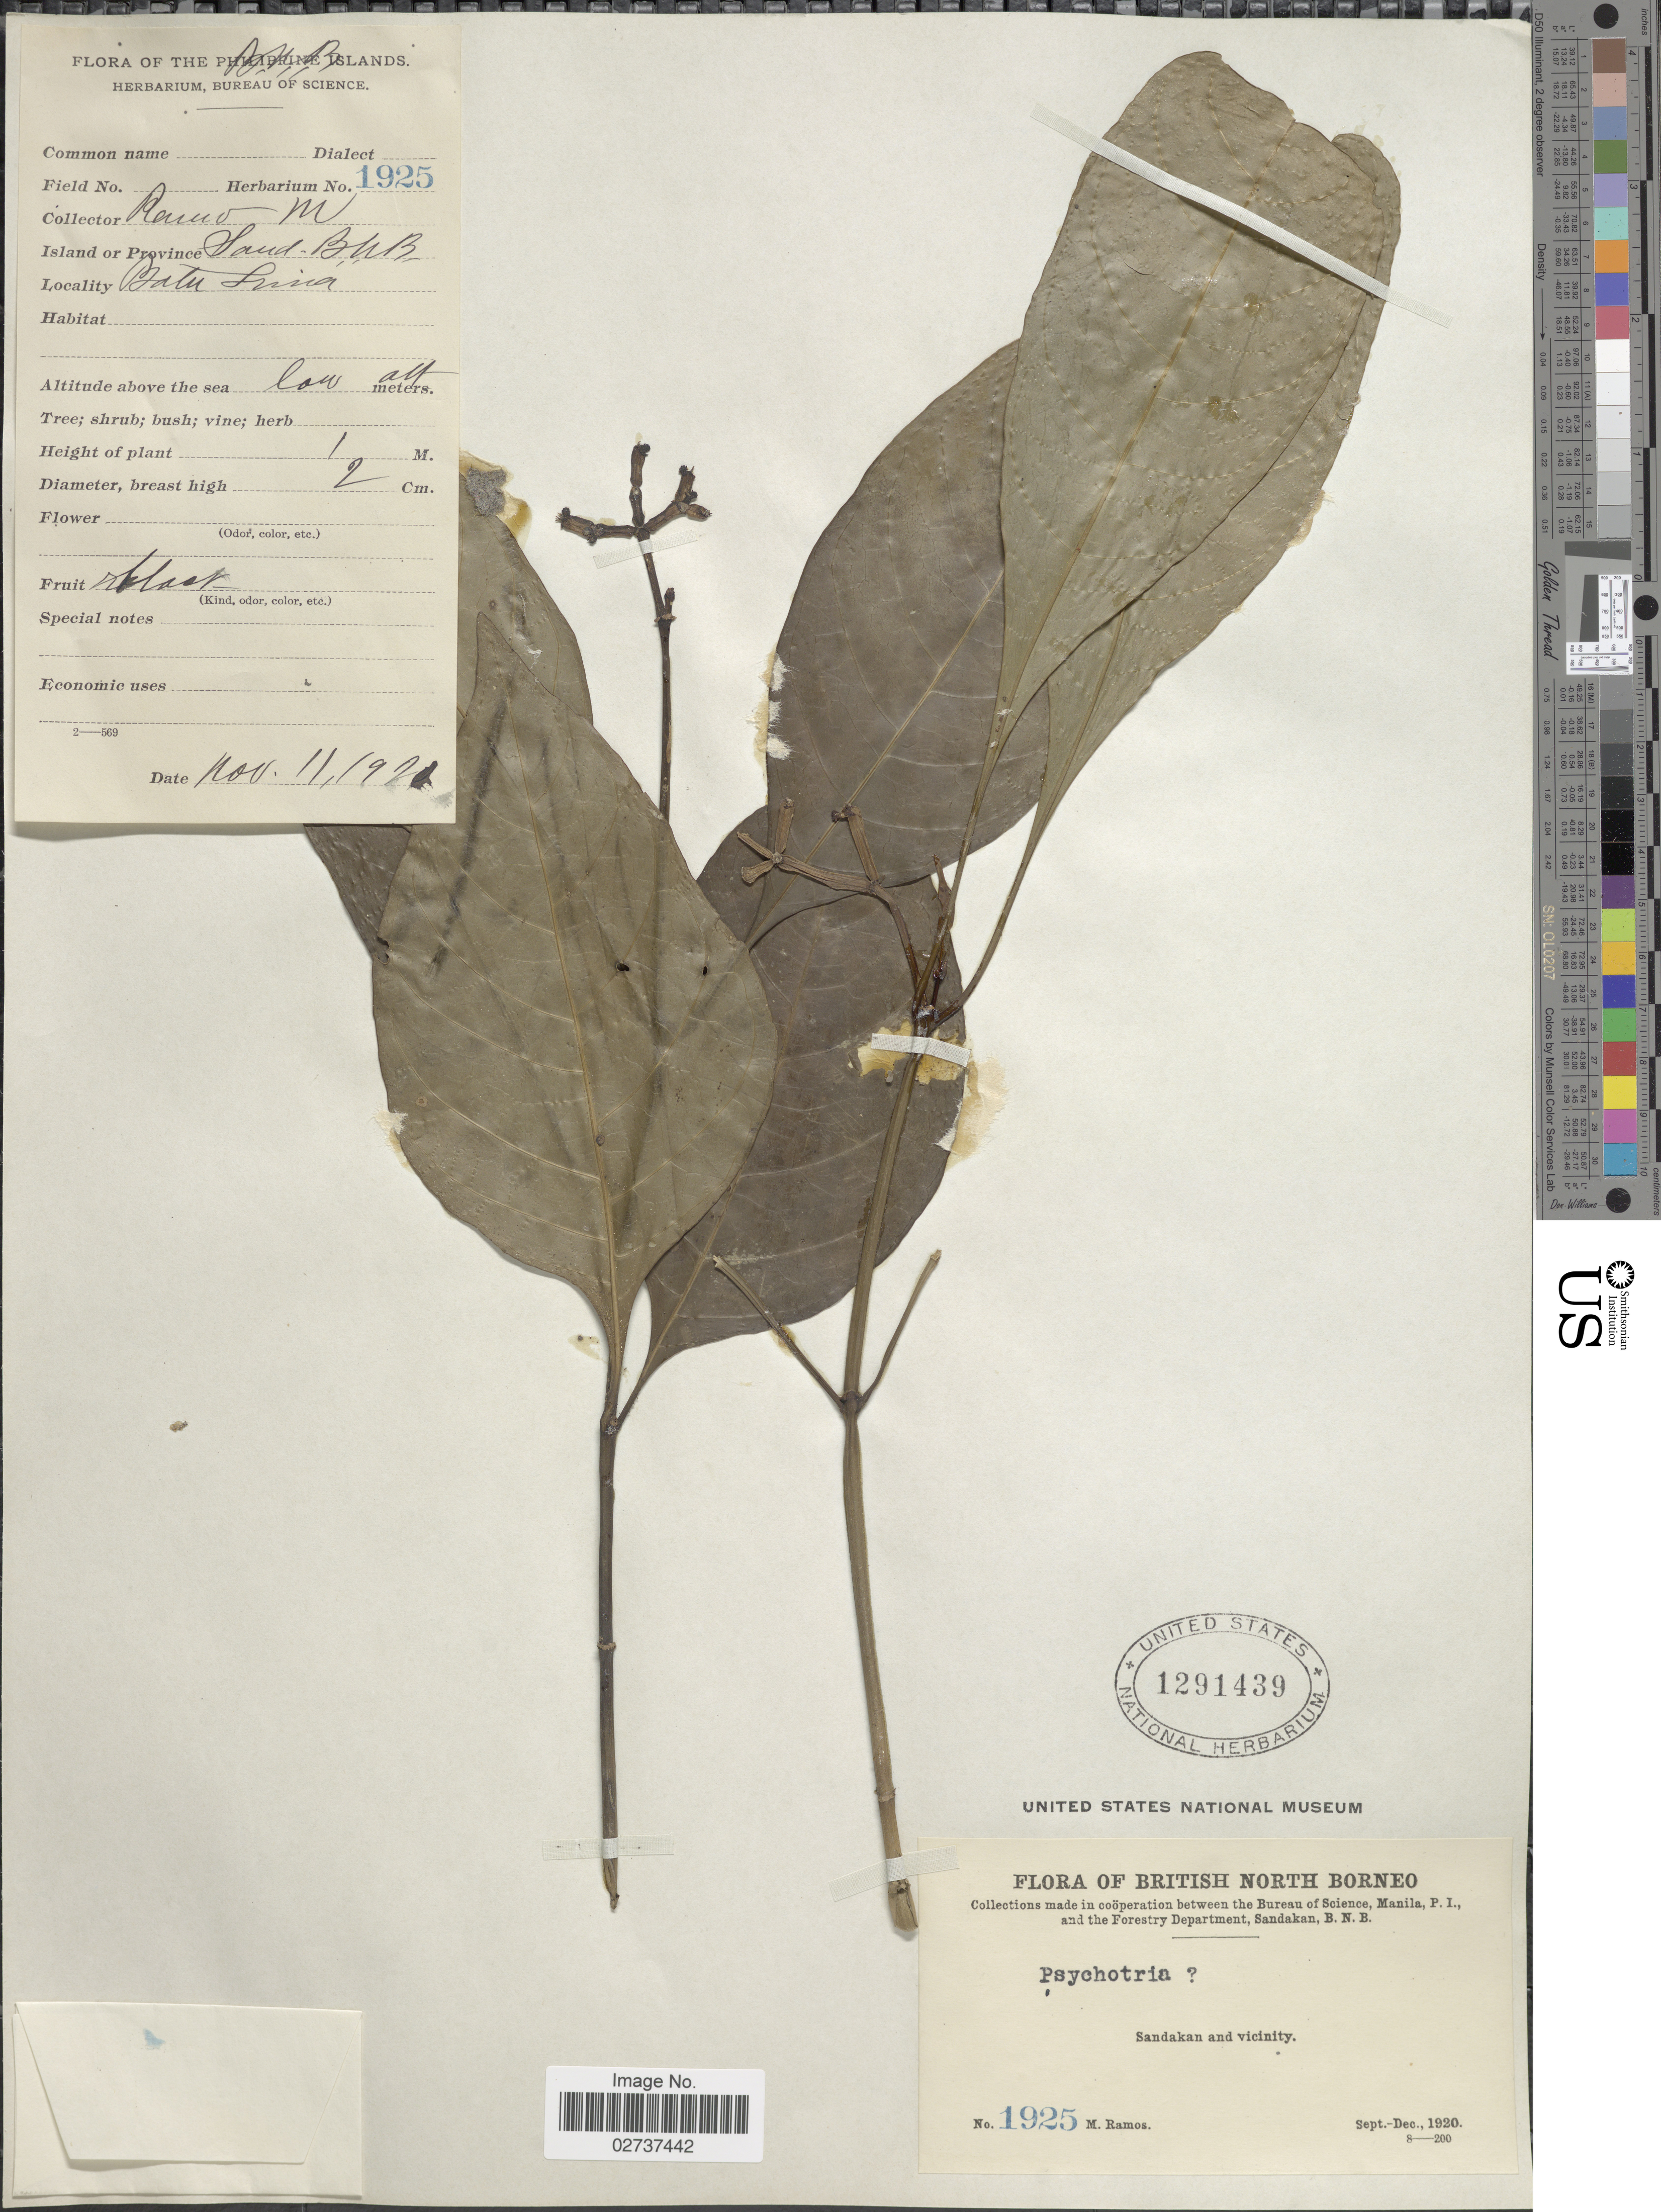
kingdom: Plantae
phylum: Tracheophyta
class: Magnoliopsida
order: Gentianales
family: Rubiaceae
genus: Psychotria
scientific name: Psychotria sp.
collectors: M. Ramos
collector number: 1925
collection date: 1920-11-11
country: Malaysia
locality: Batu Sruia [interpreted]. British North Borneo. Sandakan and vicinity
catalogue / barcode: US 1291439